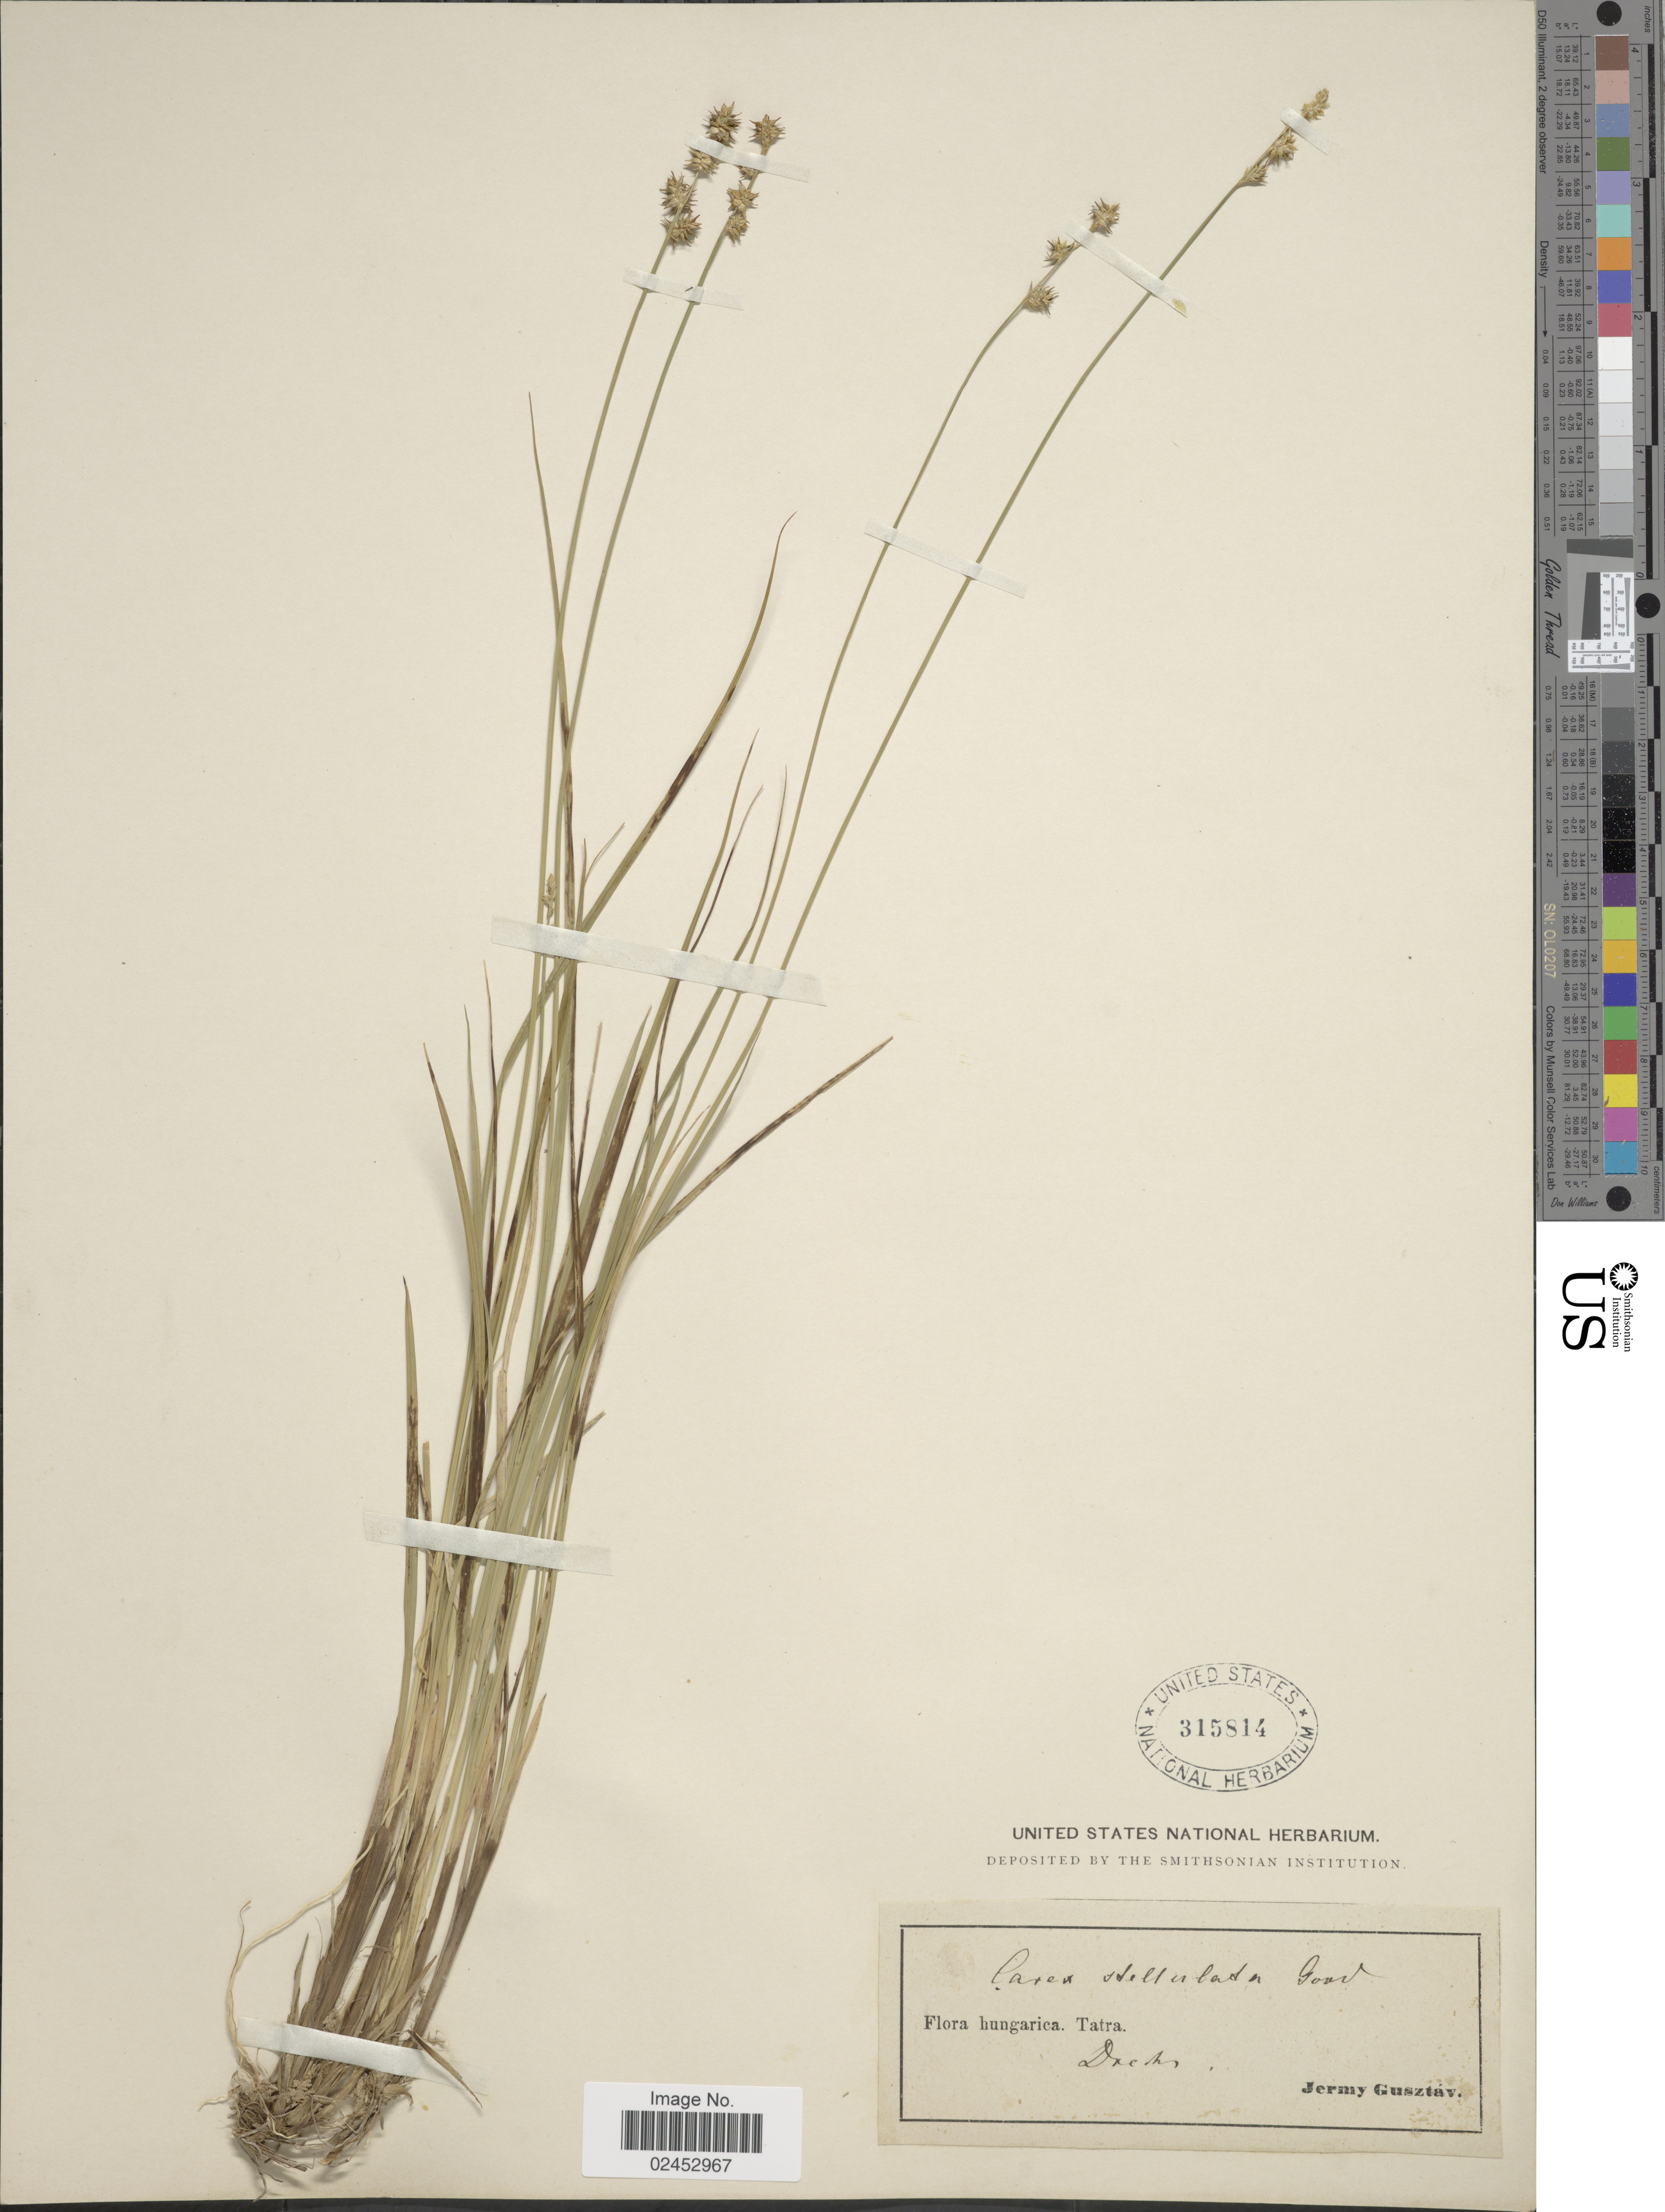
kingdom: Plantae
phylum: Tracheophyta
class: Liliopsida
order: Poales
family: Cyperaceae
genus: Carex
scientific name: Carex echinata subsp. echinata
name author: Murray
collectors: J. Gusztav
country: Hungary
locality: Hungarica, Tatra, Dresti [interpreted]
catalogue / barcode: US 315814